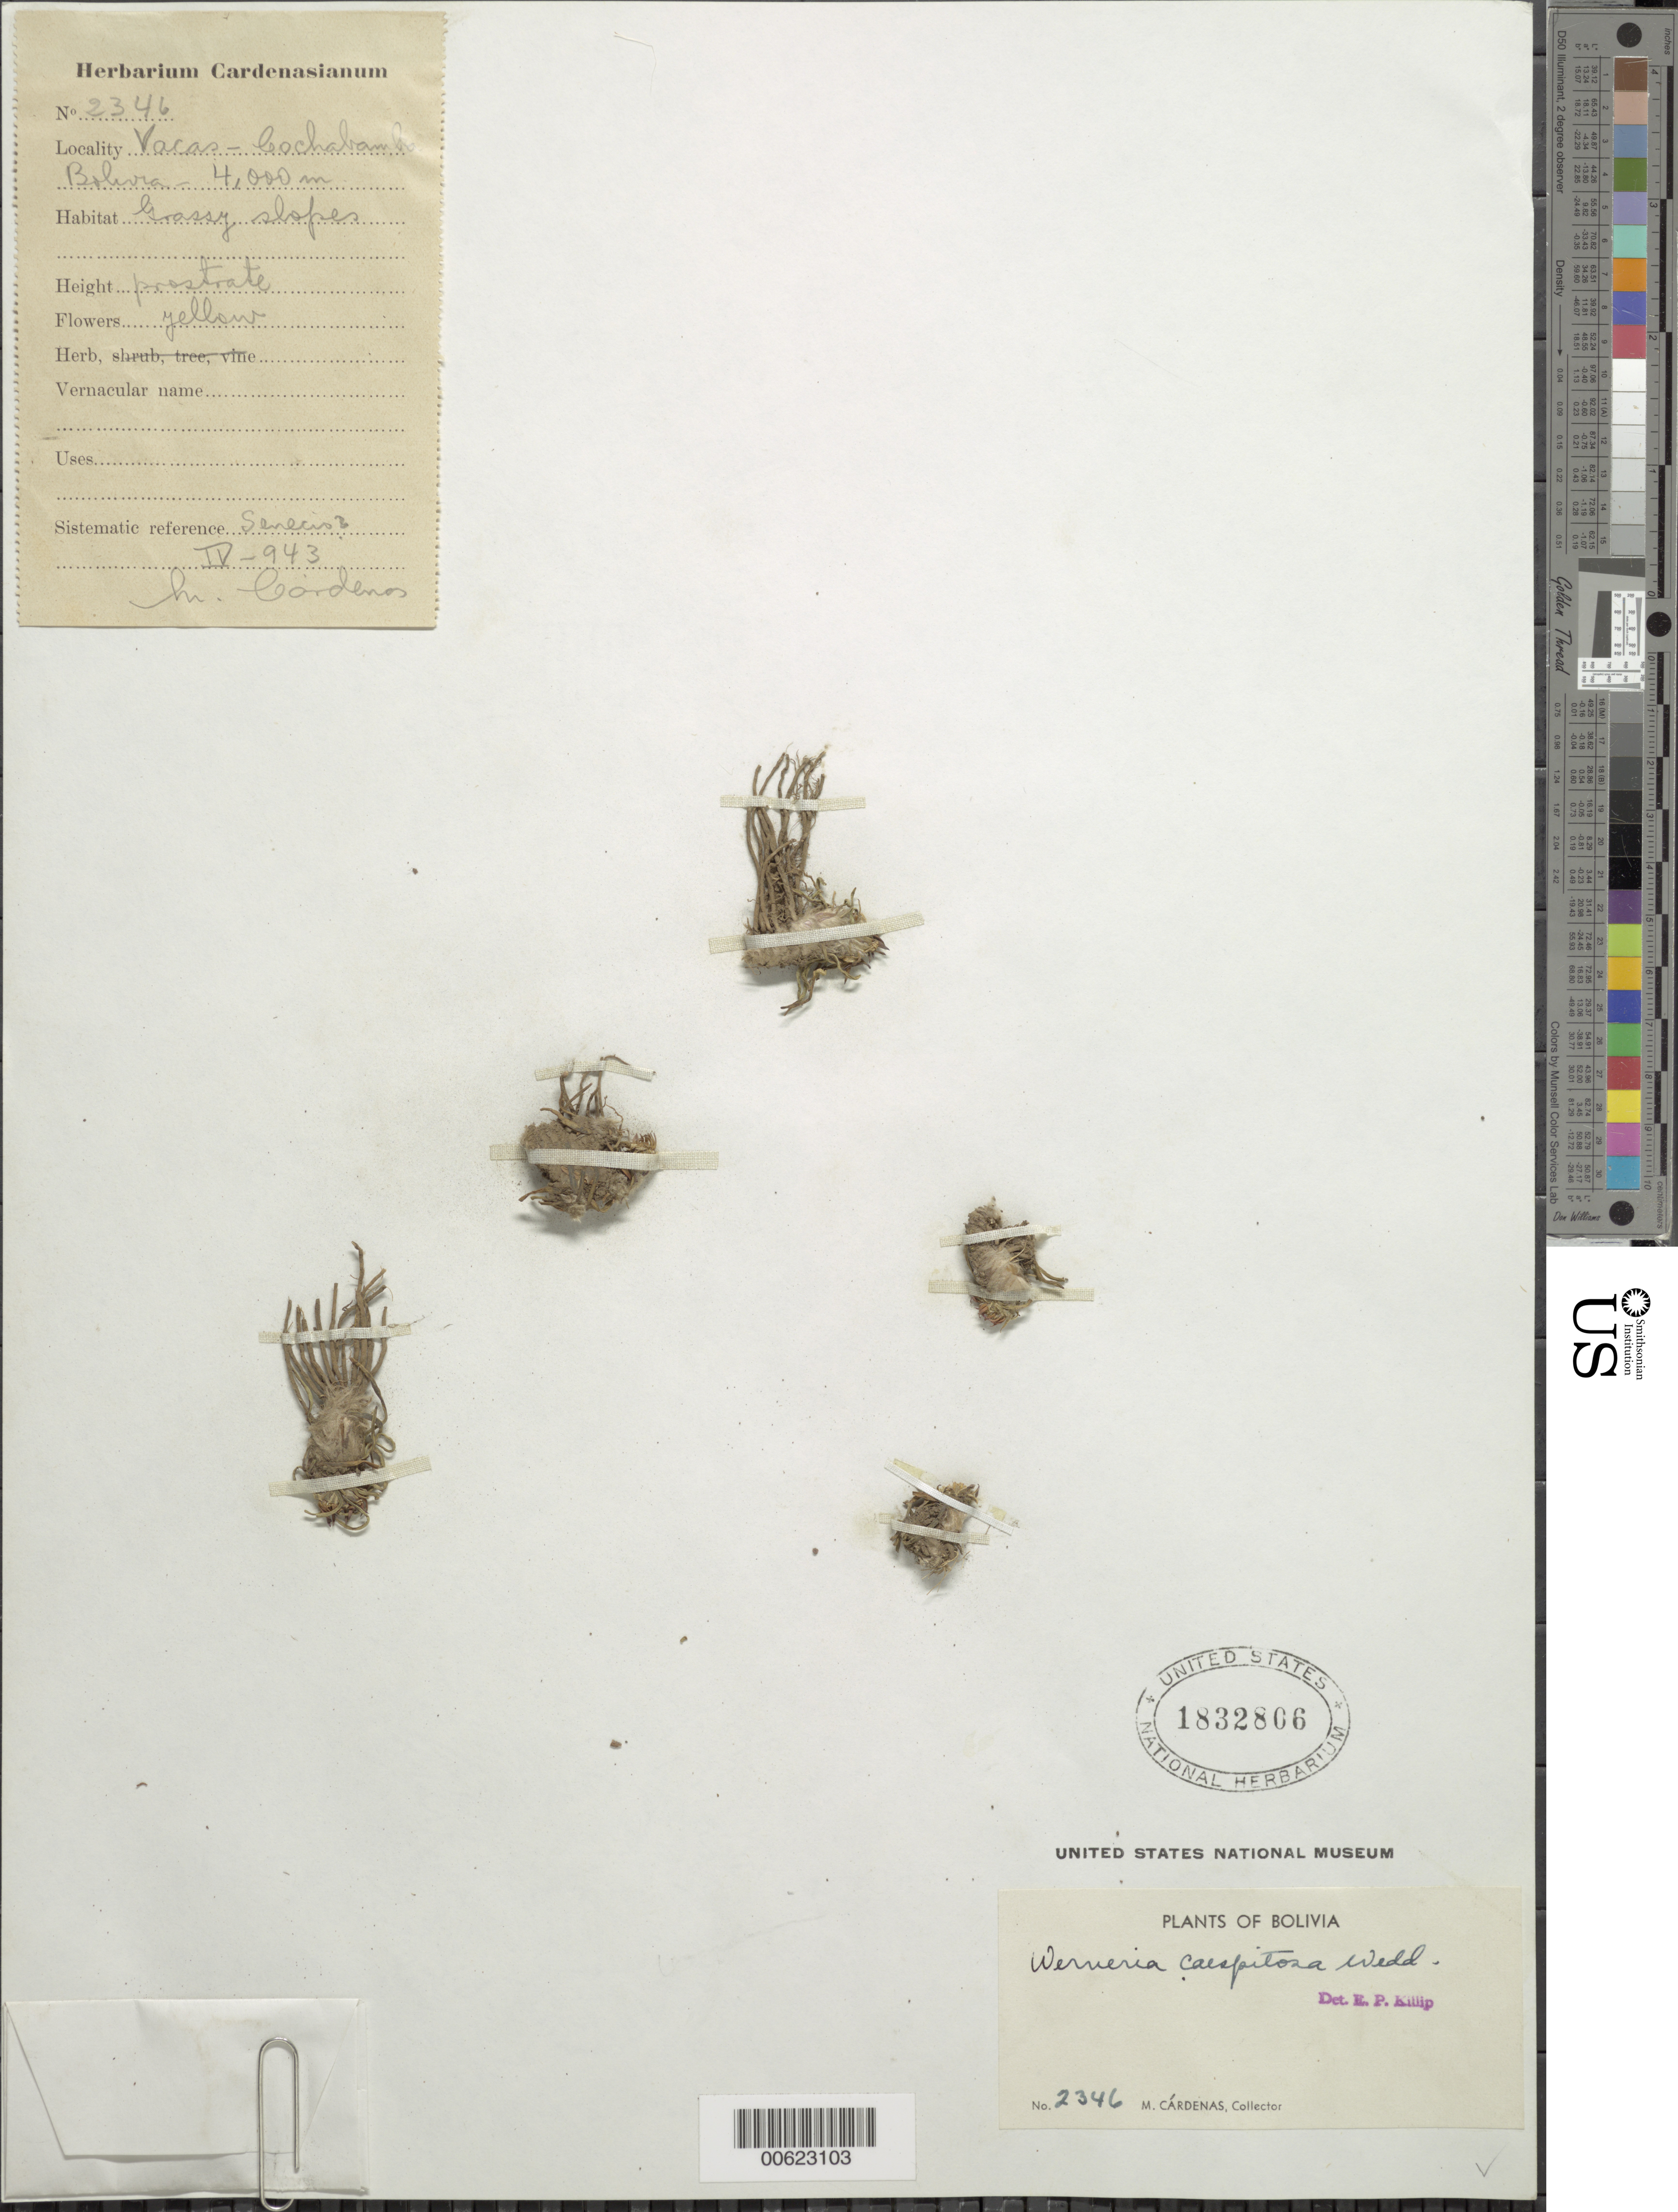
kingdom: Plantae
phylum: Tracheophyta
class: Magnoliopsida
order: Asterales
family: Asteraceae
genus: Werneria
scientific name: Werneria caespitosa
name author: Wedd.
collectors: M. Cárdenas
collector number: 2346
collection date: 1943-04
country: Bolivia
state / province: Cochabamba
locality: Vacas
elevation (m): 4000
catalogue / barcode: US 1832806